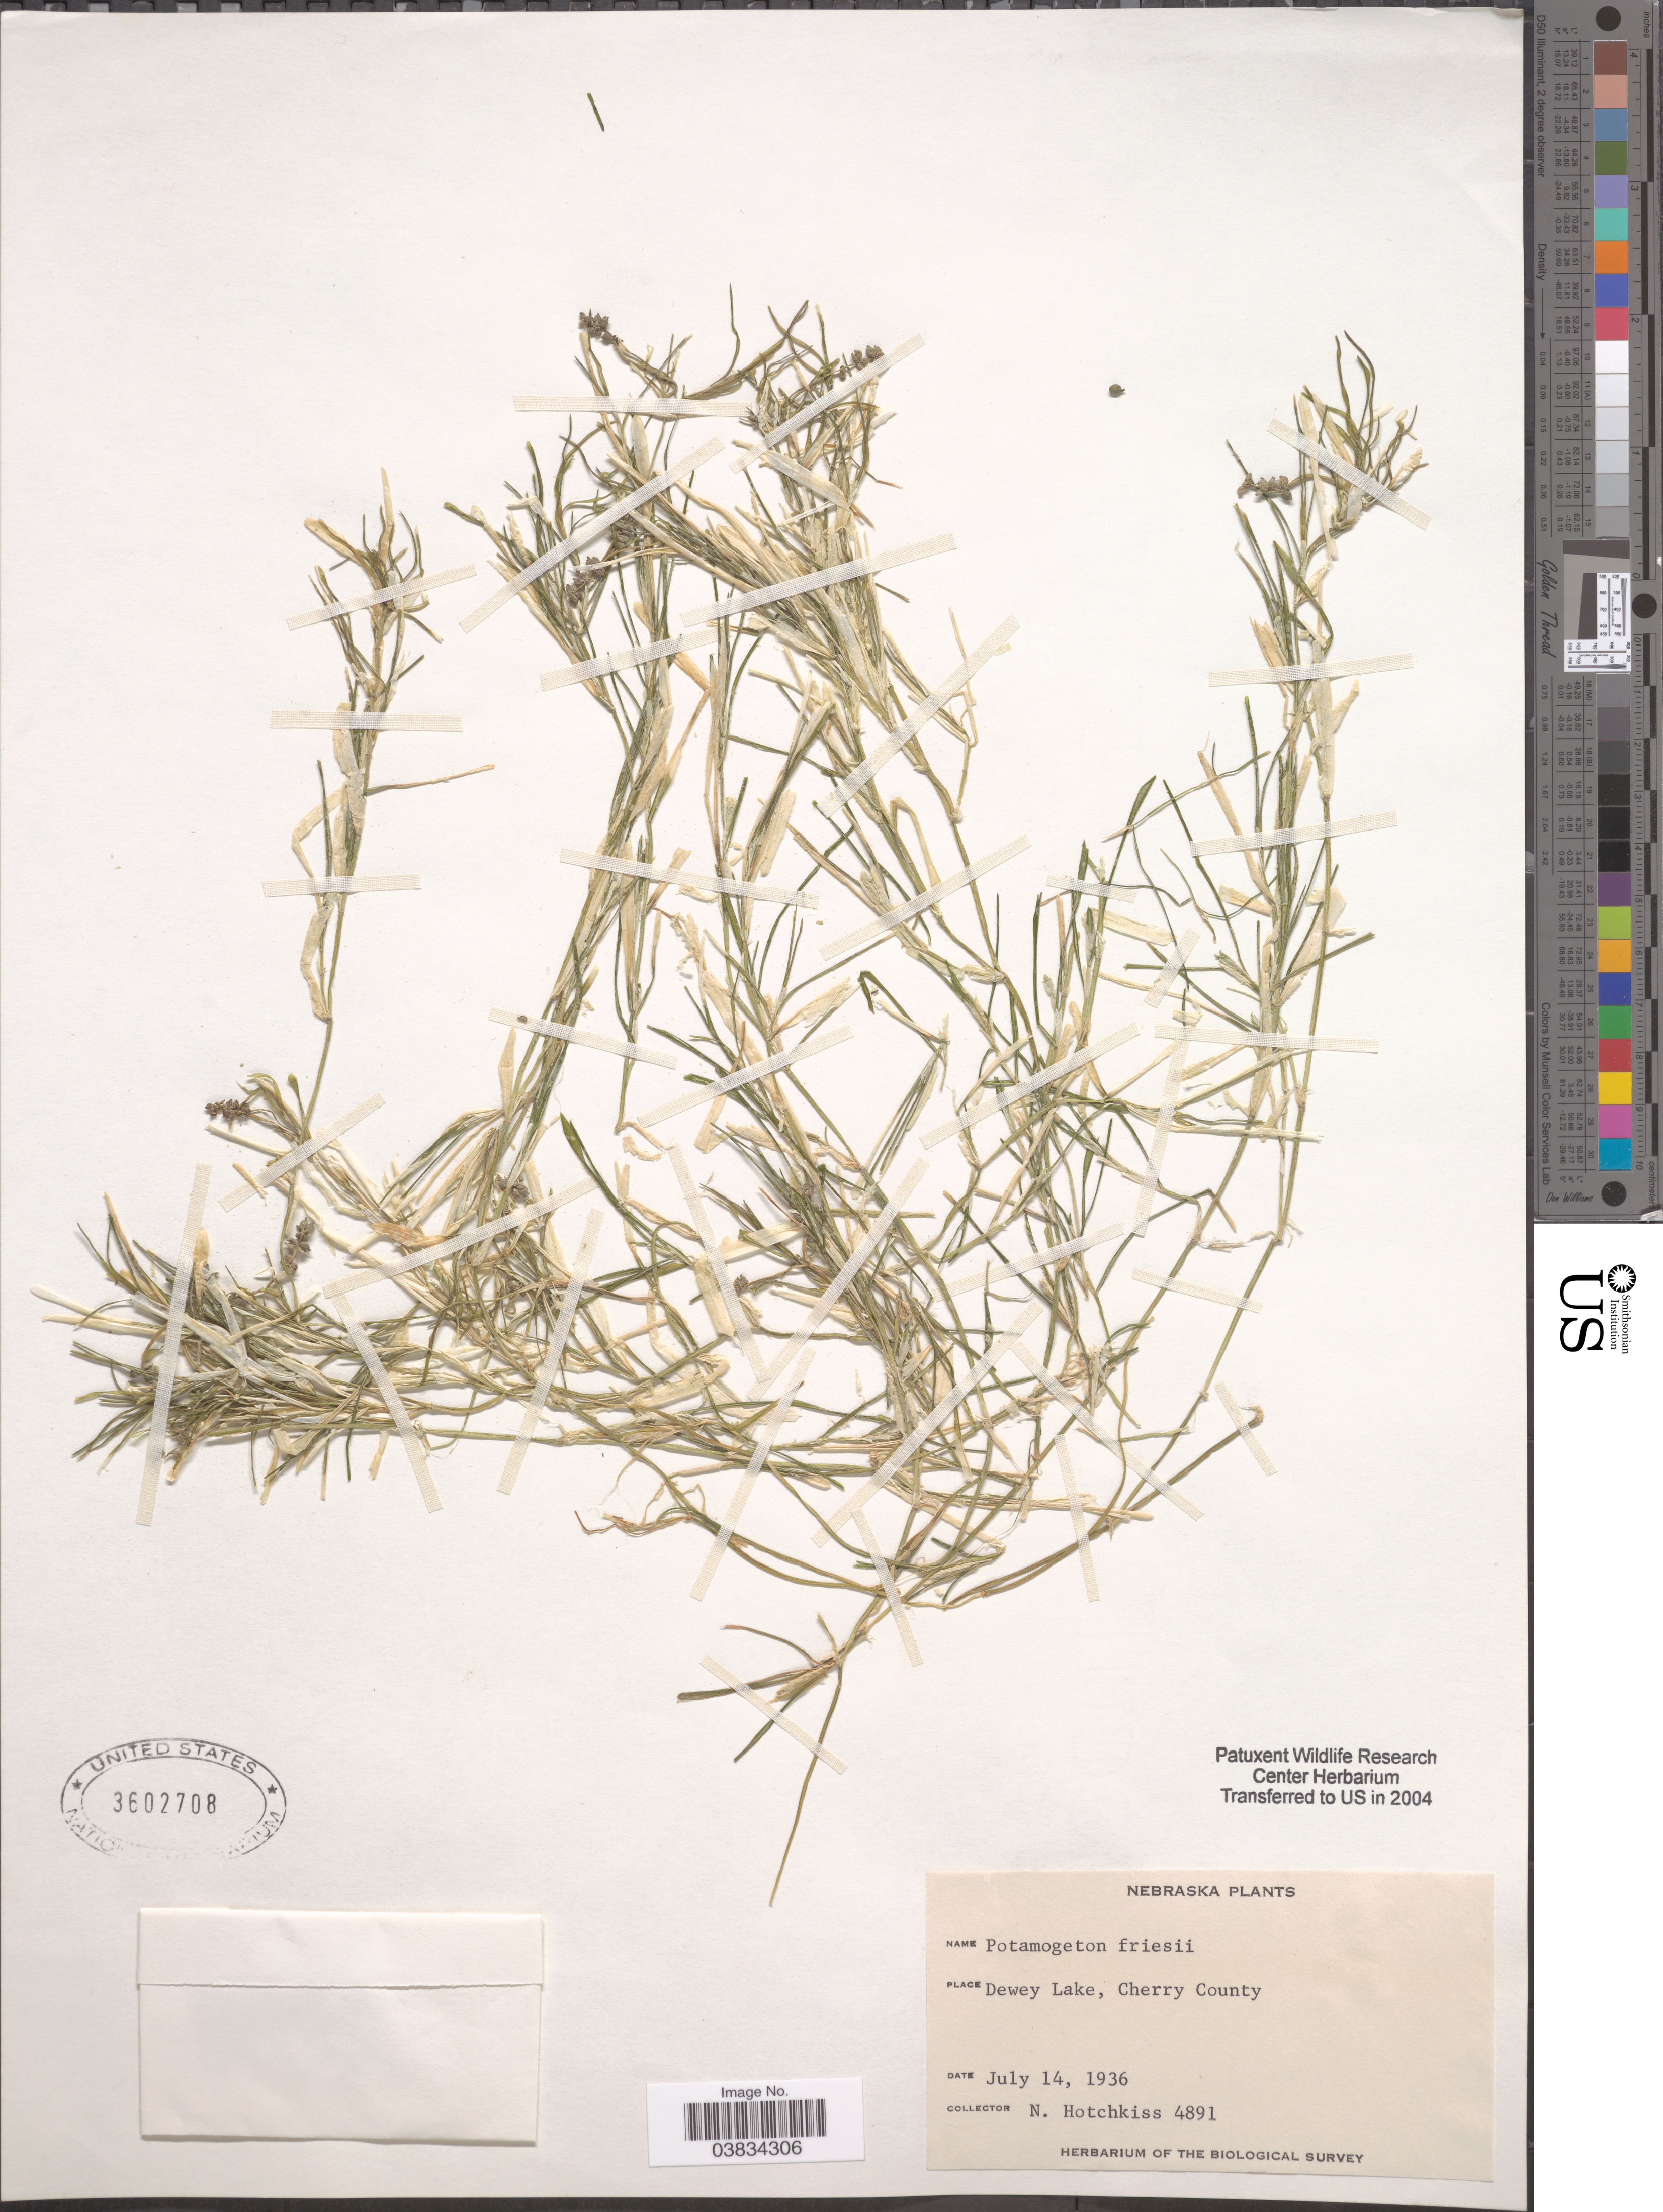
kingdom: Plantae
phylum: Tracheophyta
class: Liliopsida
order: Alismatales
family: Potamogetonaceae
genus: Potamogeton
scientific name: Potamogeton friesii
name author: Rupr.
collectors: N. Hotchkiss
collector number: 4891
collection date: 1936-07-14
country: United States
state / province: Nebraska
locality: Dewey Lake, Cherry County.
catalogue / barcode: US 3602708